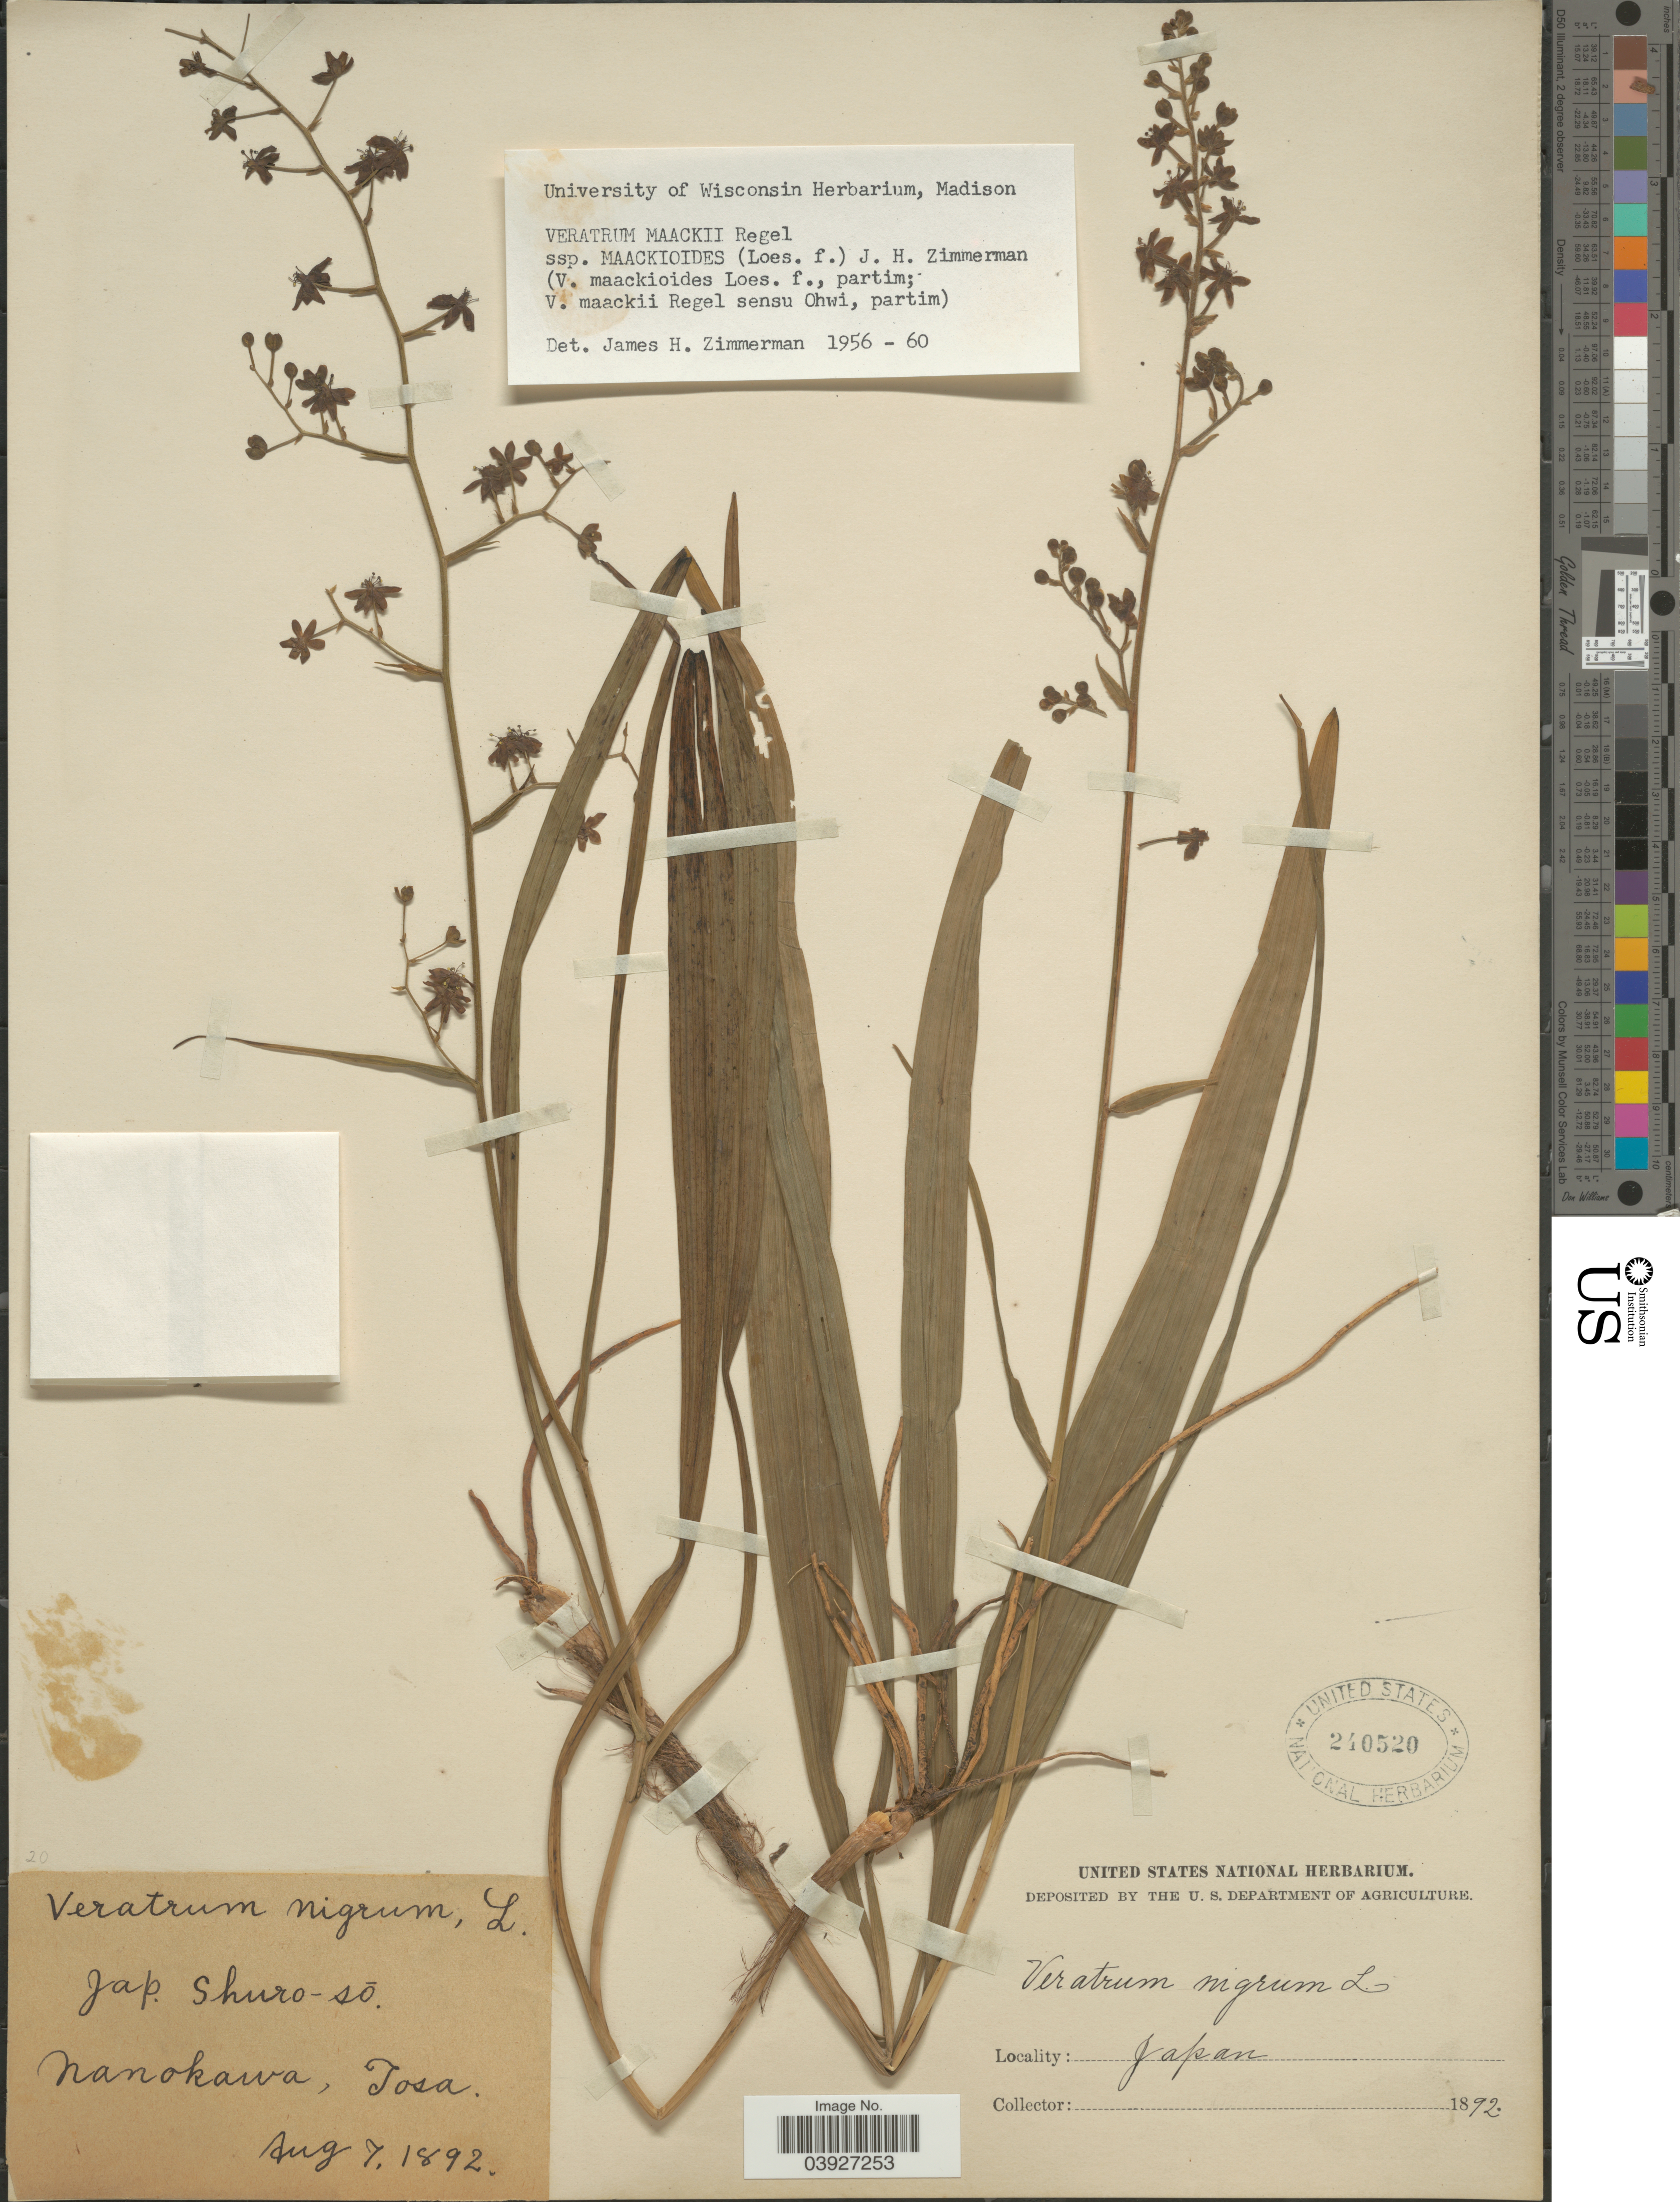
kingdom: Plantae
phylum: Tracheophyta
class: Liliopsida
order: Liliales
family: Melanthiaceae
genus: Veratrum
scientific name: Veratrum maackii subsp. maackioides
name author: (O. Loes.) J.H. Zimmerman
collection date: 1892-08-07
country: Japan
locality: Nanokawa, Tosa.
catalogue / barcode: US 240520